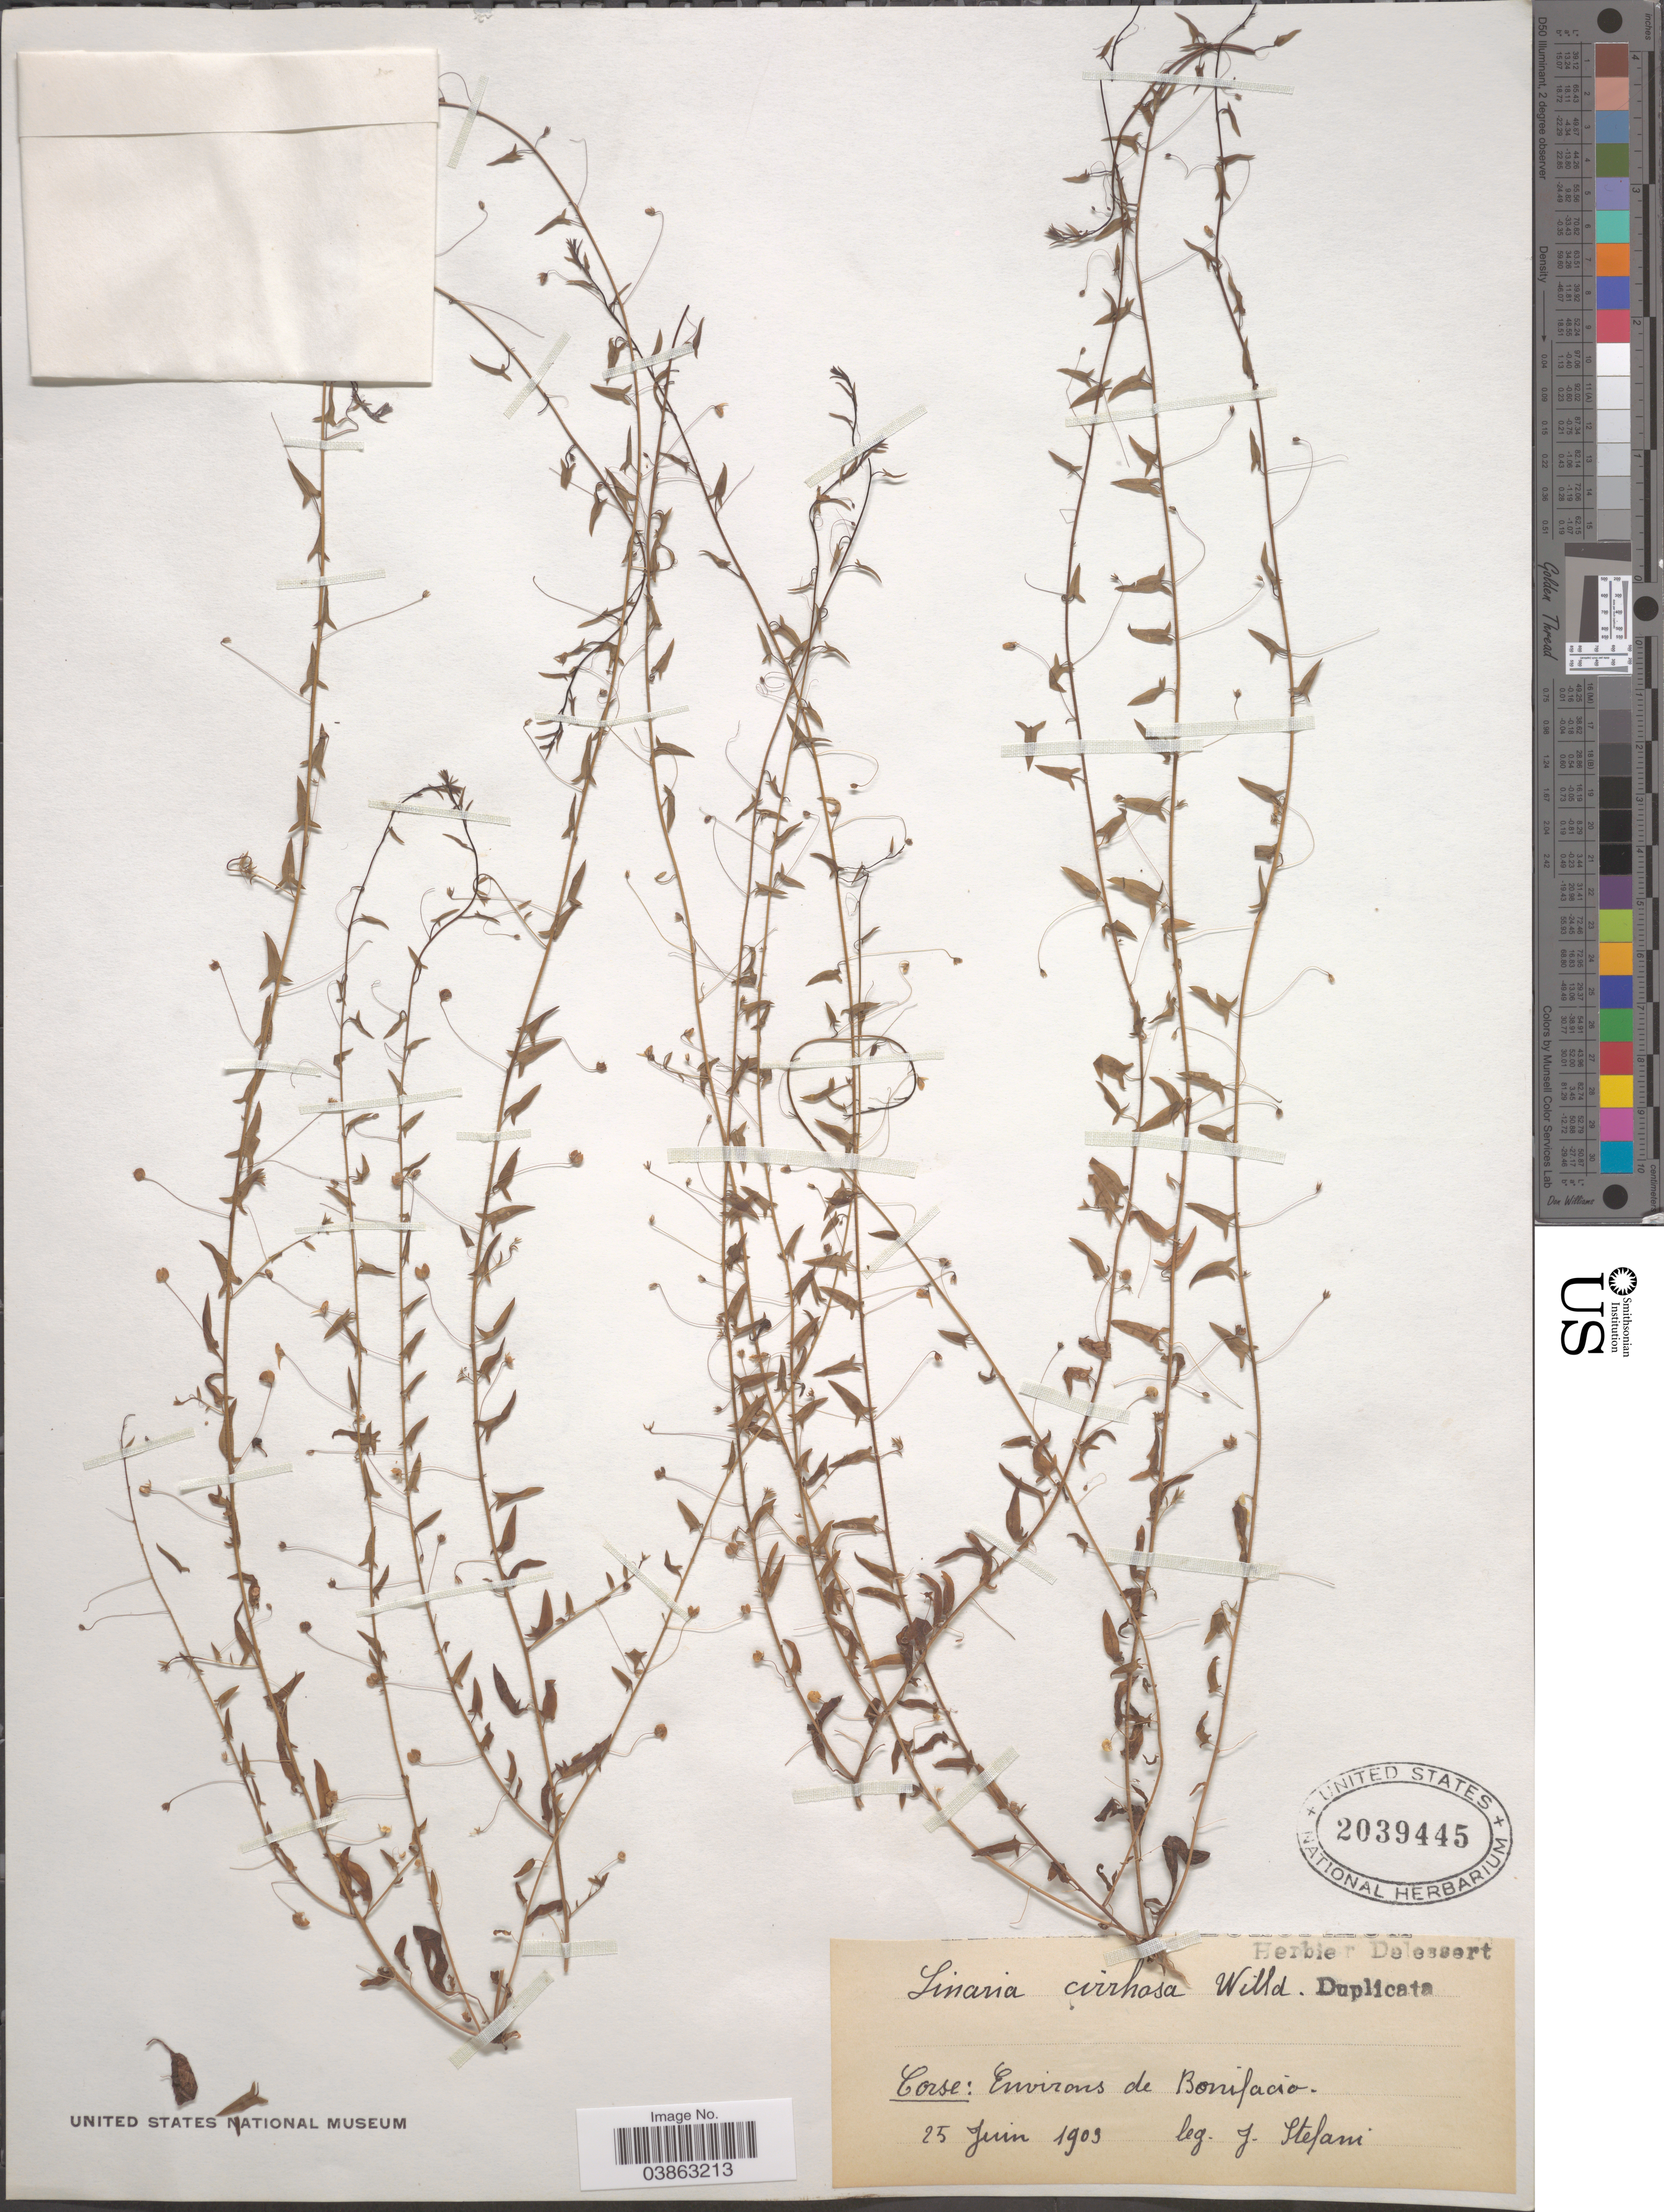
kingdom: Plantae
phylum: Tracheophyta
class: Magnoliopsida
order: Lamiales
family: Plantaginaceae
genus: Linaria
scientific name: Linaria cirrhosa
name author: (L.) Cav.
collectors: J. Stefani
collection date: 1903-06-25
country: France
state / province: Corsica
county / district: Corse-du-Sud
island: Corse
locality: Corse: Environs de Bonifacio.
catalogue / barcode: US 2039445